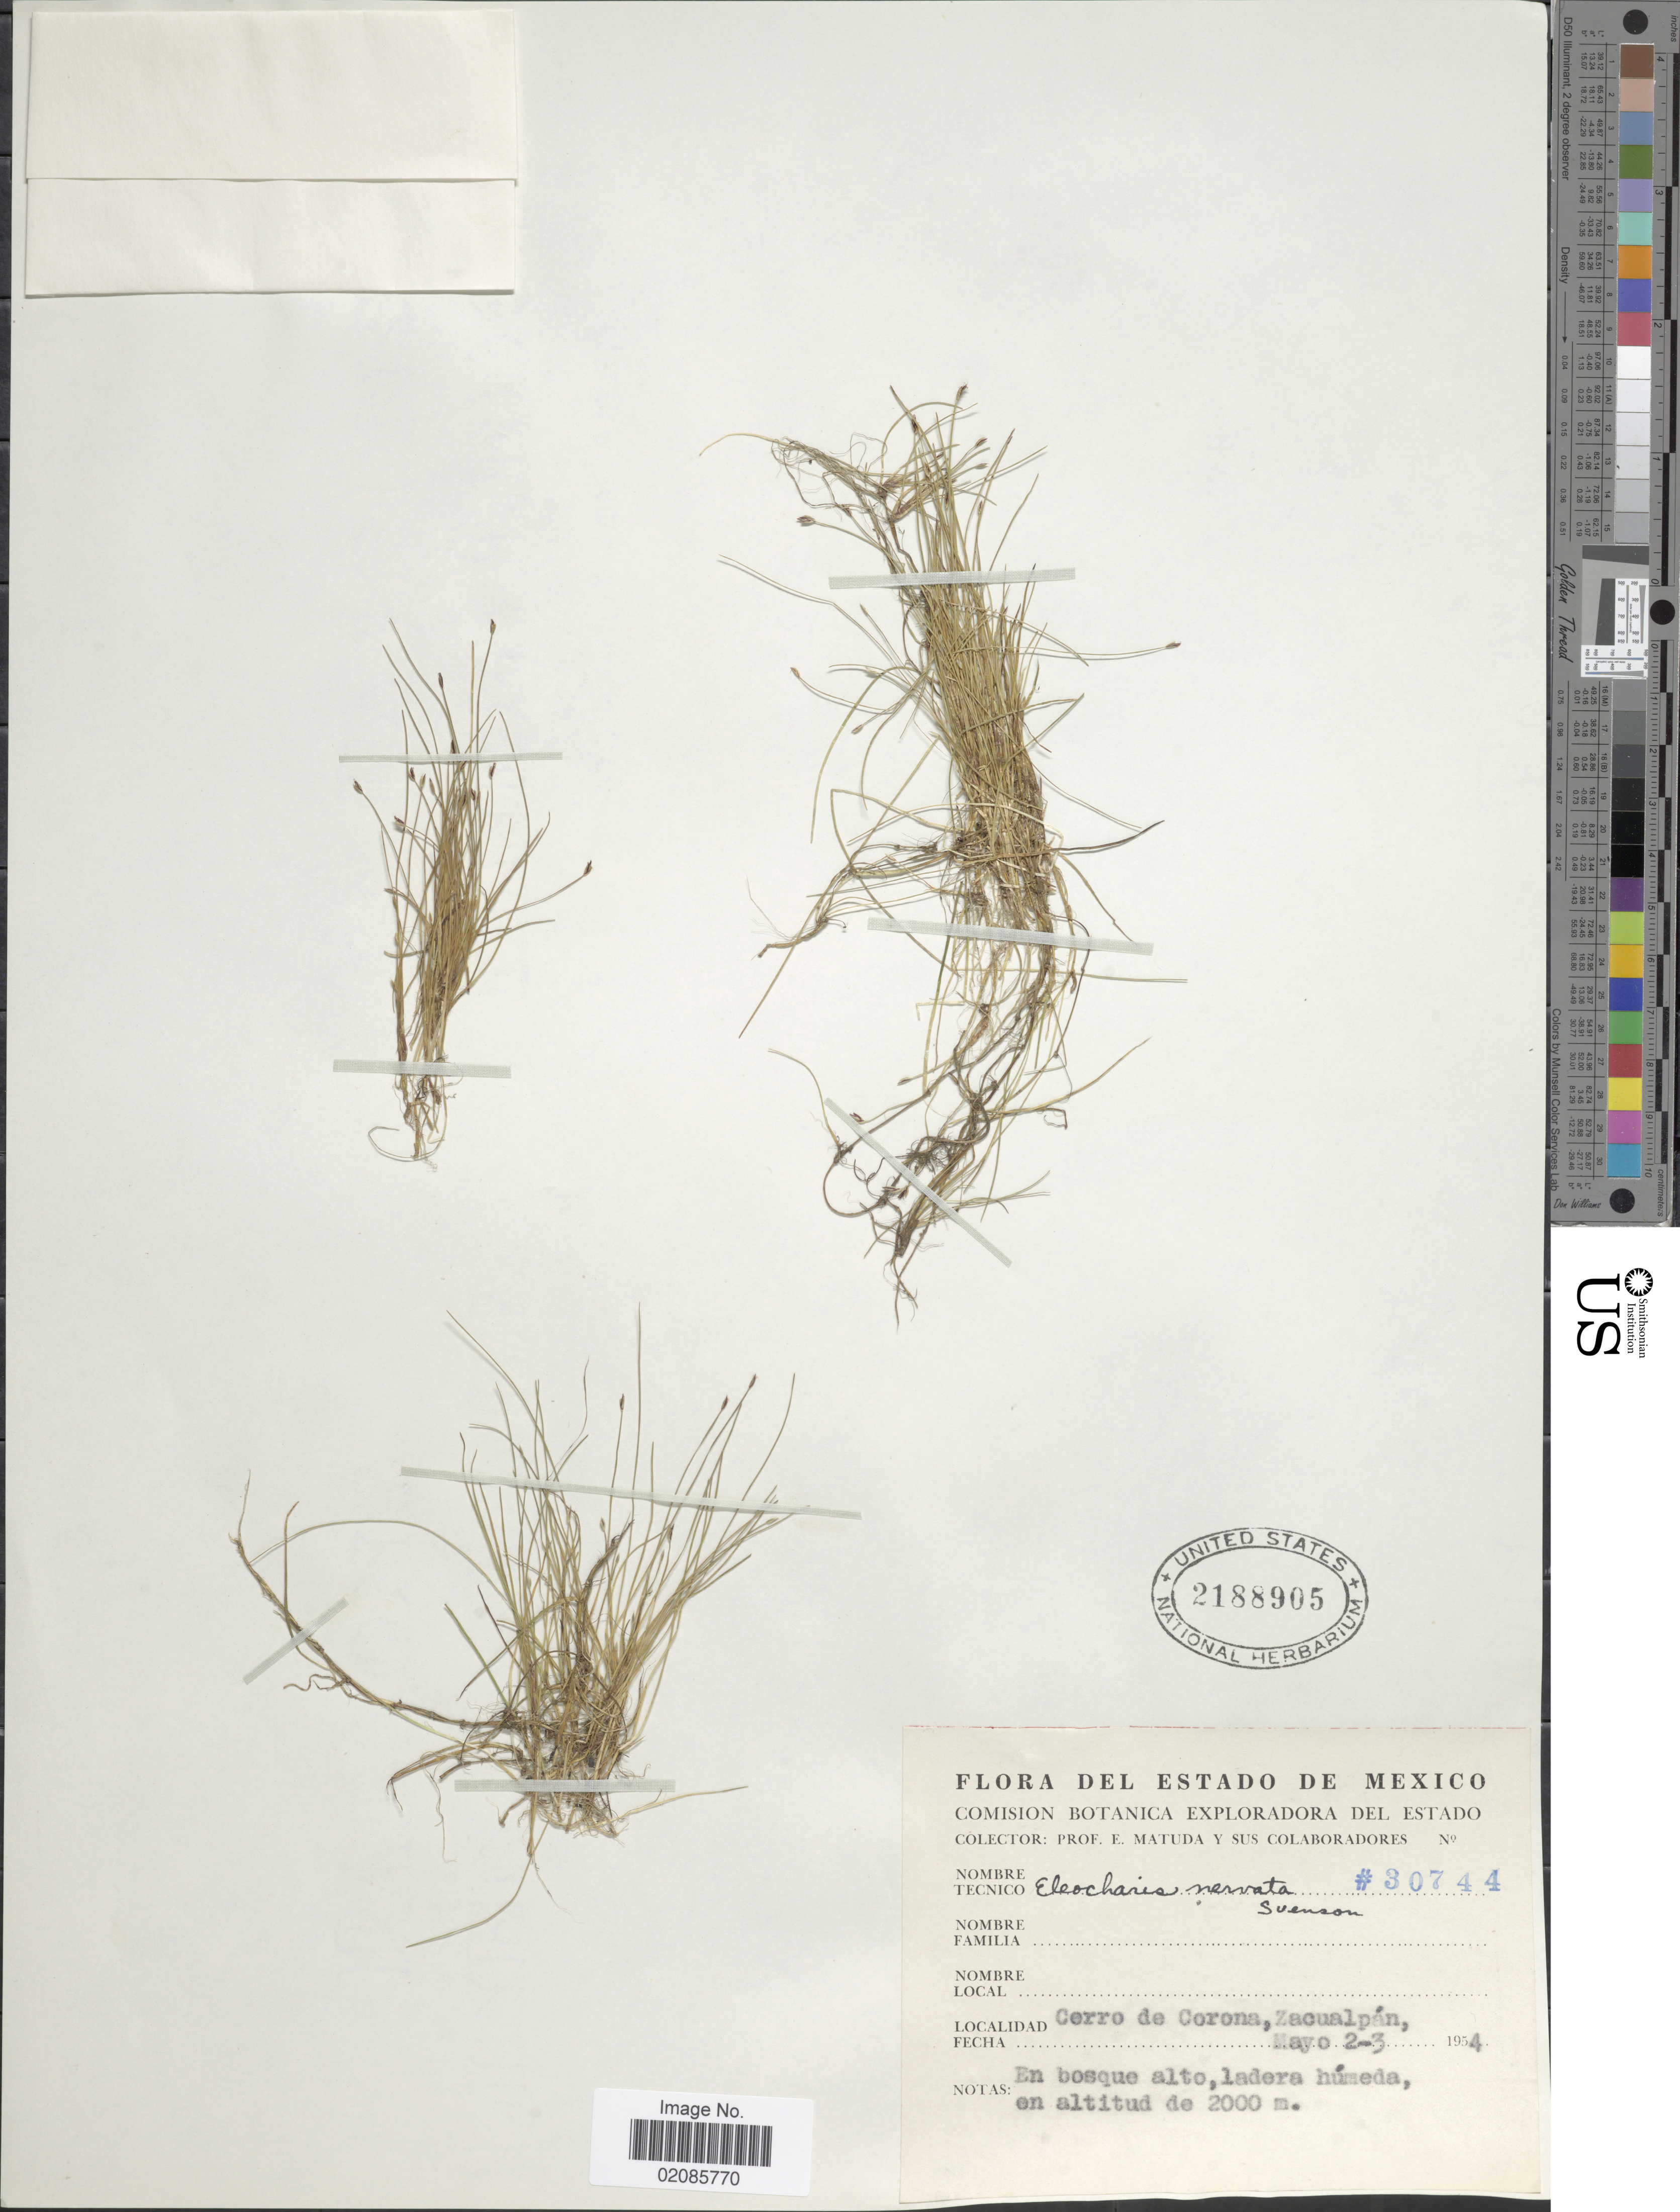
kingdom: Plantae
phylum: Tracheophyta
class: Liliopsida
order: Poales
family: Cyperaceae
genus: Eleocharis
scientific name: Eleocharis nervata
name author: Svenson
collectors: E. Matuda & Sus Colaboradores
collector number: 30744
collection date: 1954-05-02/1954-05-03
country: Mexico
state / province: México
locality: Cerro de Corona, Zacualpan, en bosque alto, ladera humeda.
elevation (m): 2000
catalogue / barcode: US 2188905